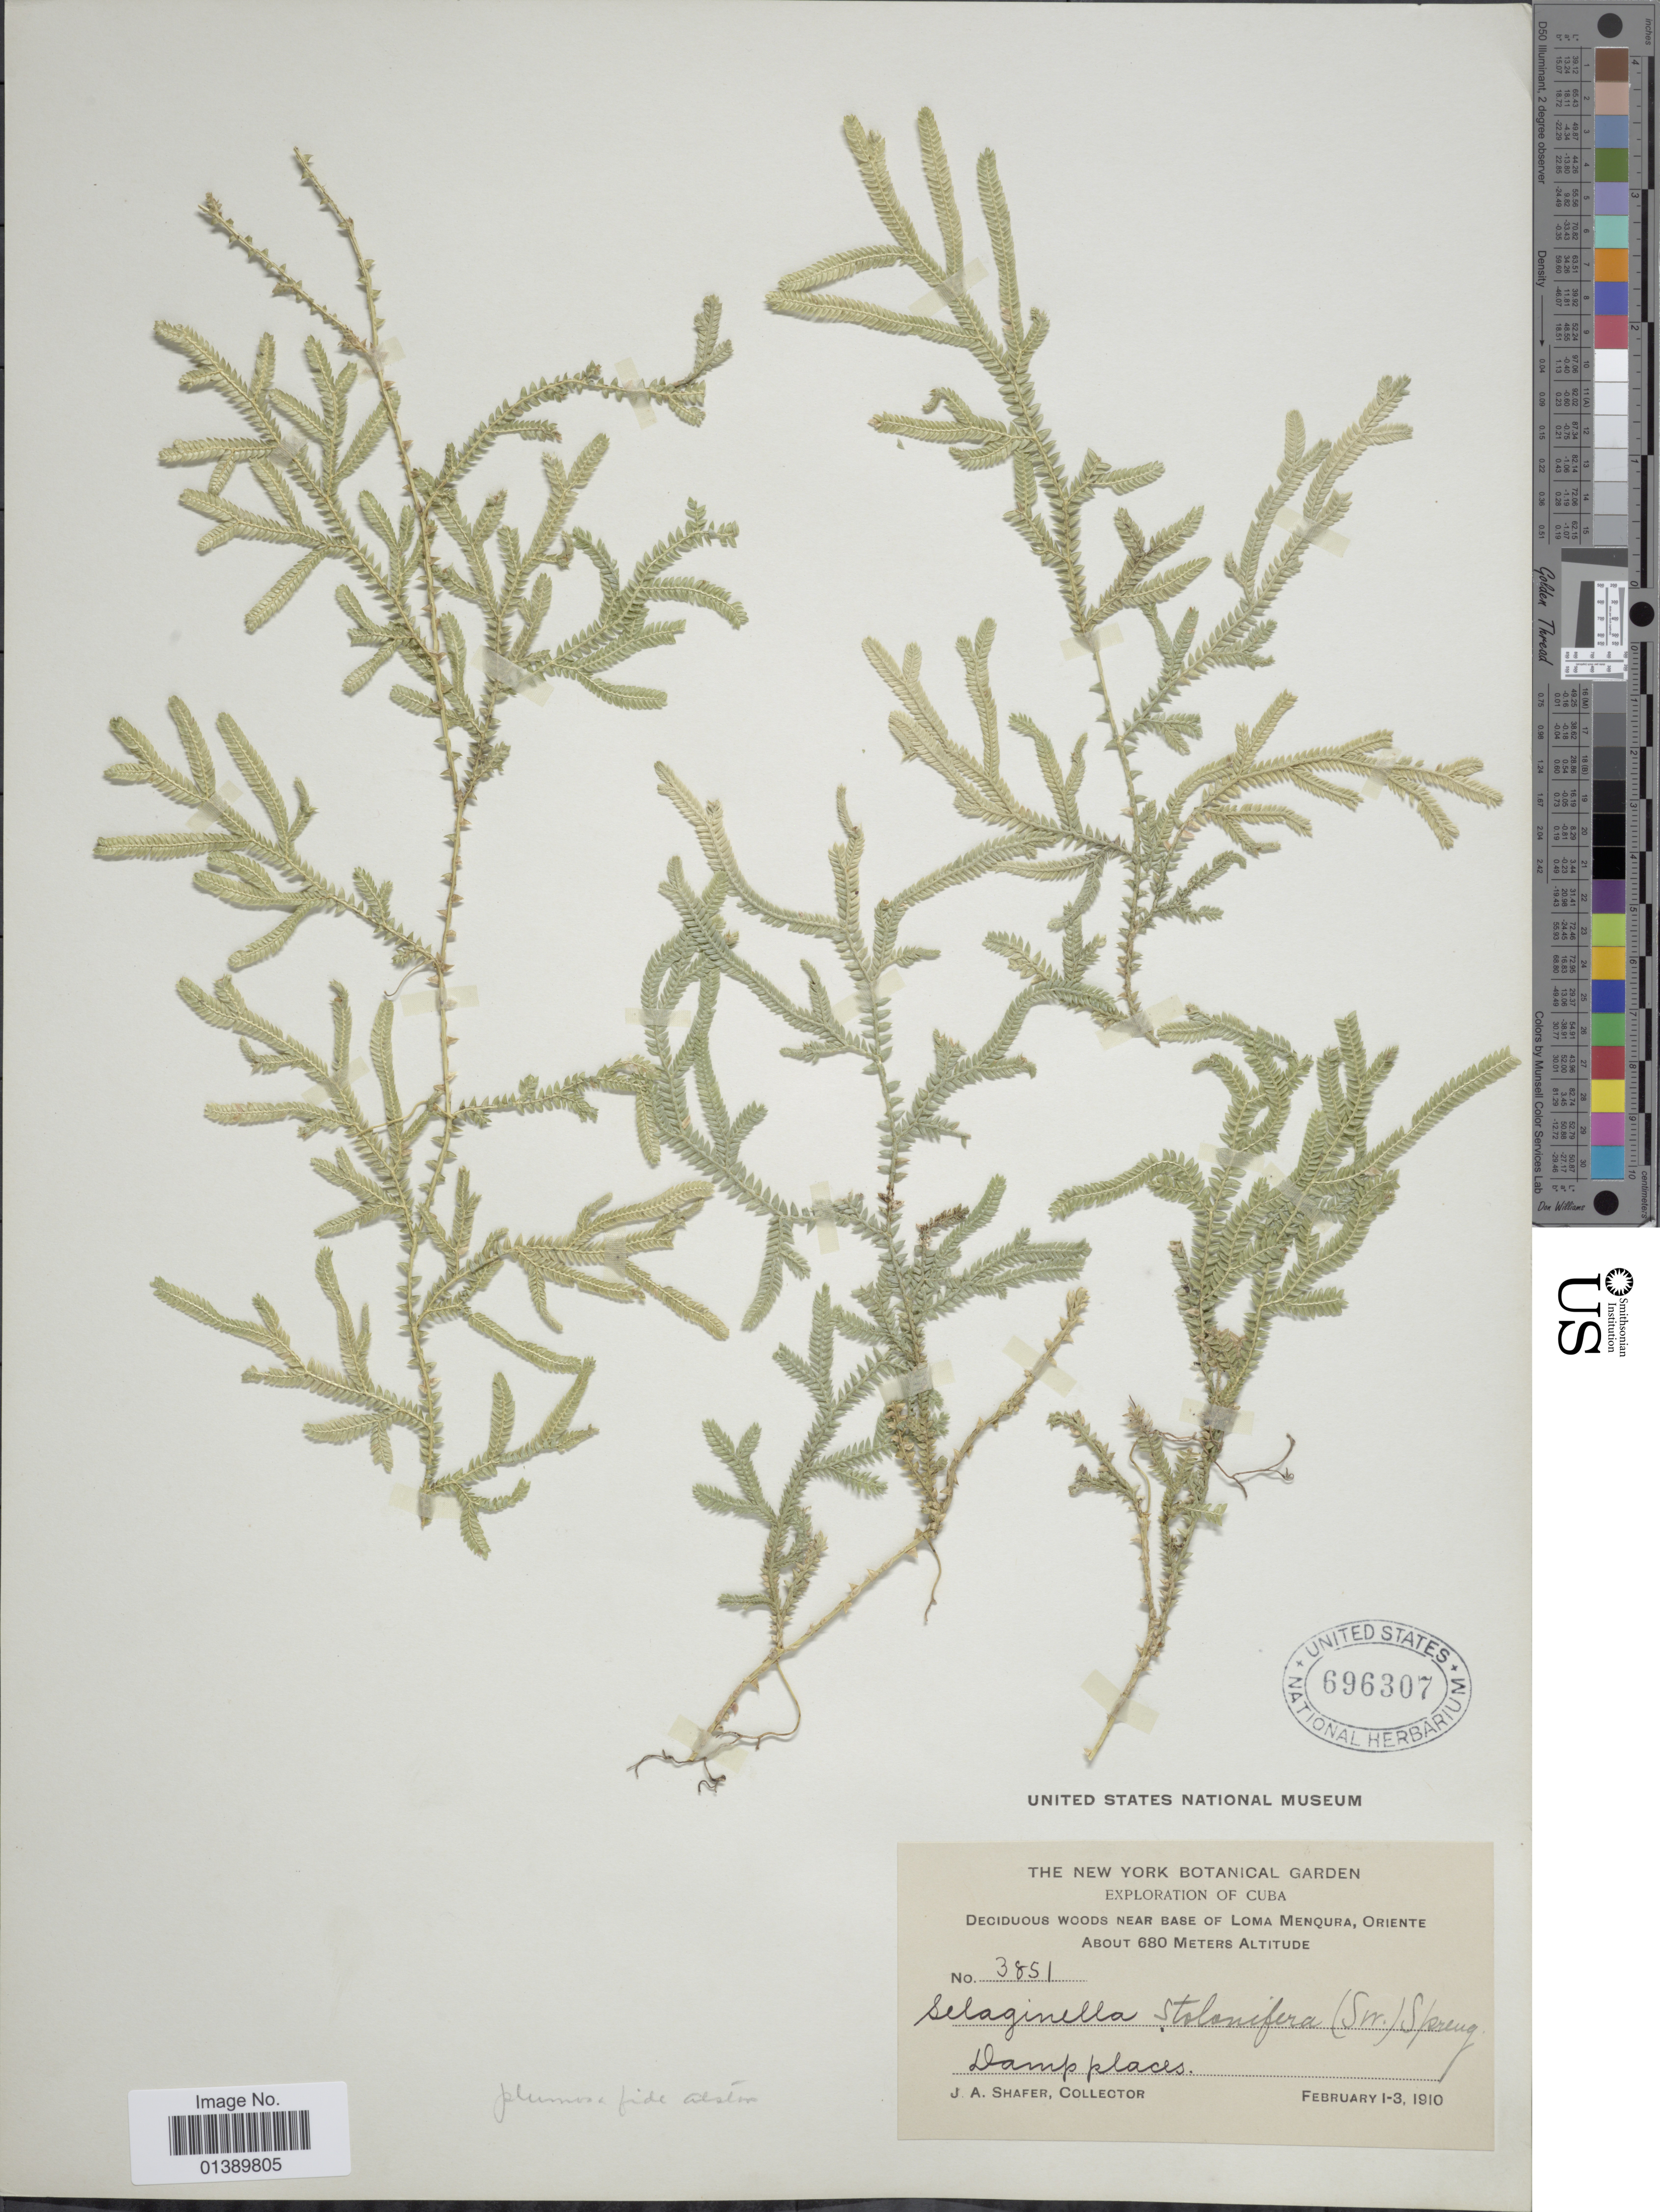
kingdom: Plantae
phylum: Tracheophyta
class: Lycopodiopsida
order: Selaginellales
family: Selaginellaceae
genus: Selaginella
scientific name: Selaginella plumosa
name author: (L.) C. Presl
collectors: J. A. Shafer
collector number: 3851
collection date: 1910-02-01/1910-02-03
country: Cuba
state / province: Oriente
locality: Deciduous woods near Base of Loma Menqura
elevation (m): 680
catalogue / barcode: US 696307